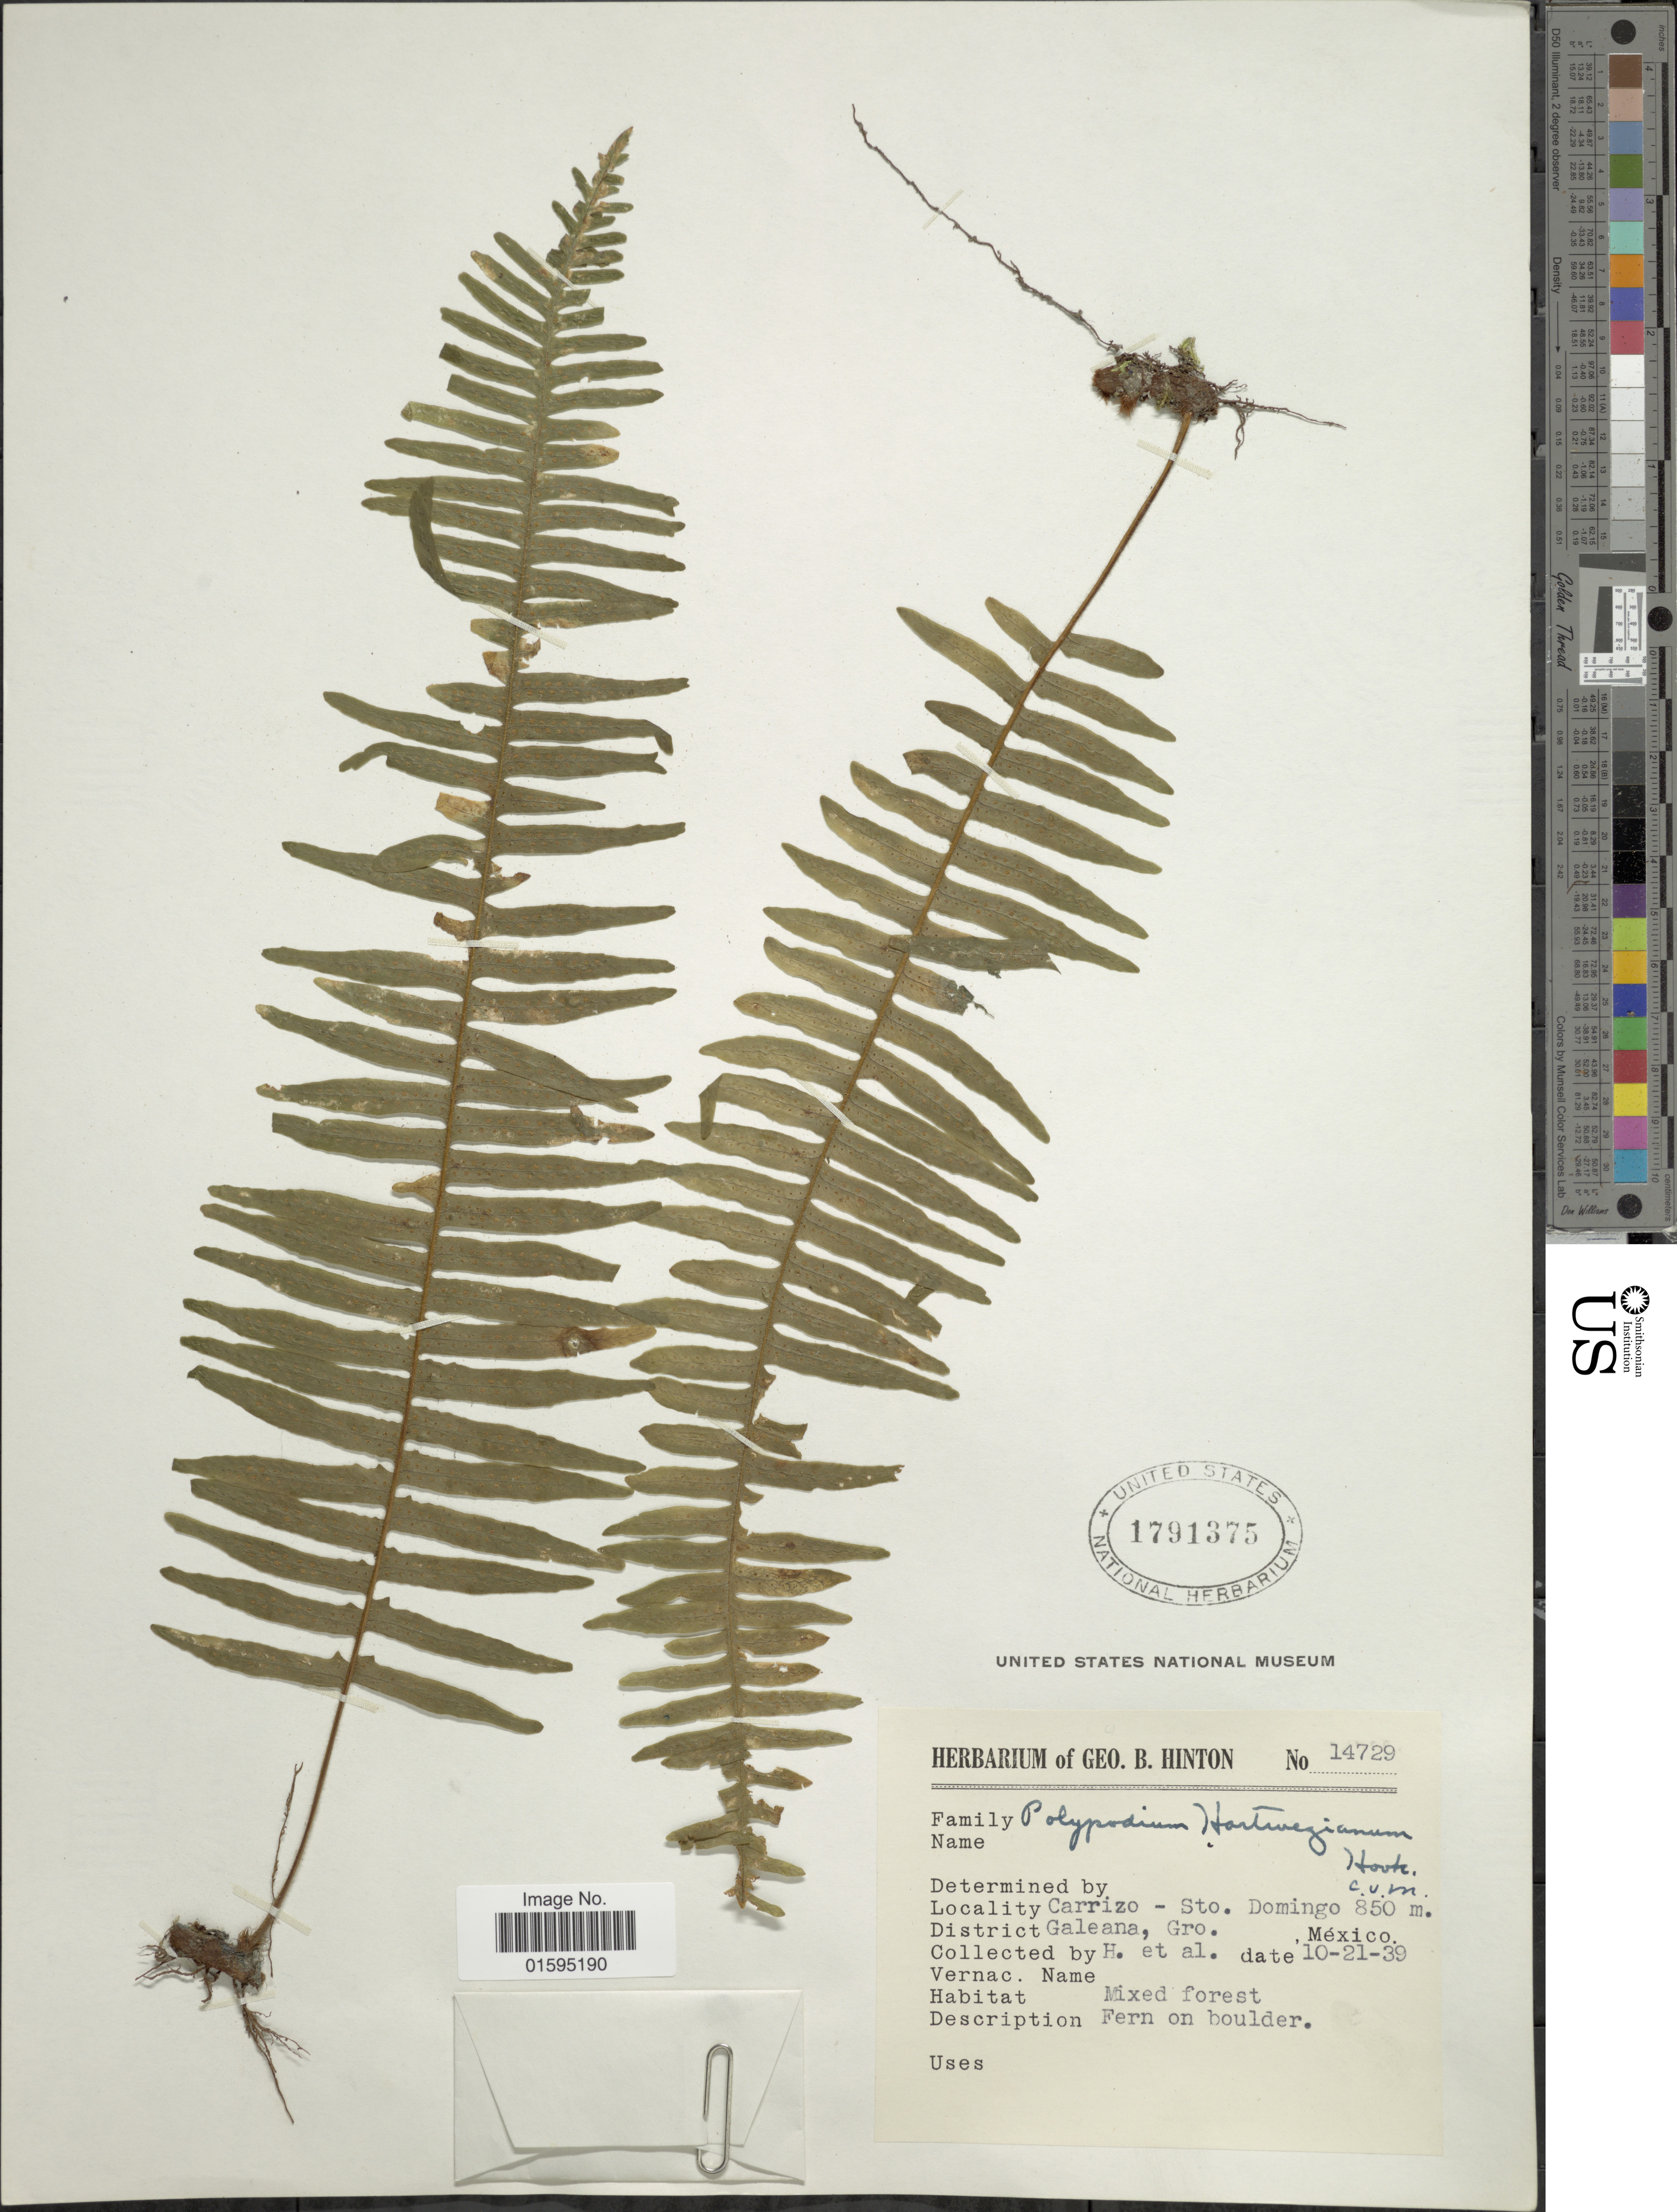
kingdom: Plantae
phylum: Tracheophyta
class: Polypodiopsida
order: Polypodiales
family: Polypodiaceae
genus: Polypodium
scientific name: Polypodium hartwegianum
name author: Hook.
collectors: G. B. Hinton & et al.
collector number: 14729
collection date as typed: Transcribed d/m/y: 21/10/39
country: Mexico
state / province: Guerrero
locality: Carrizo - Sto. Domingo, District Galeana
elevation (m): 850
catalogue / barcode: US 1791375